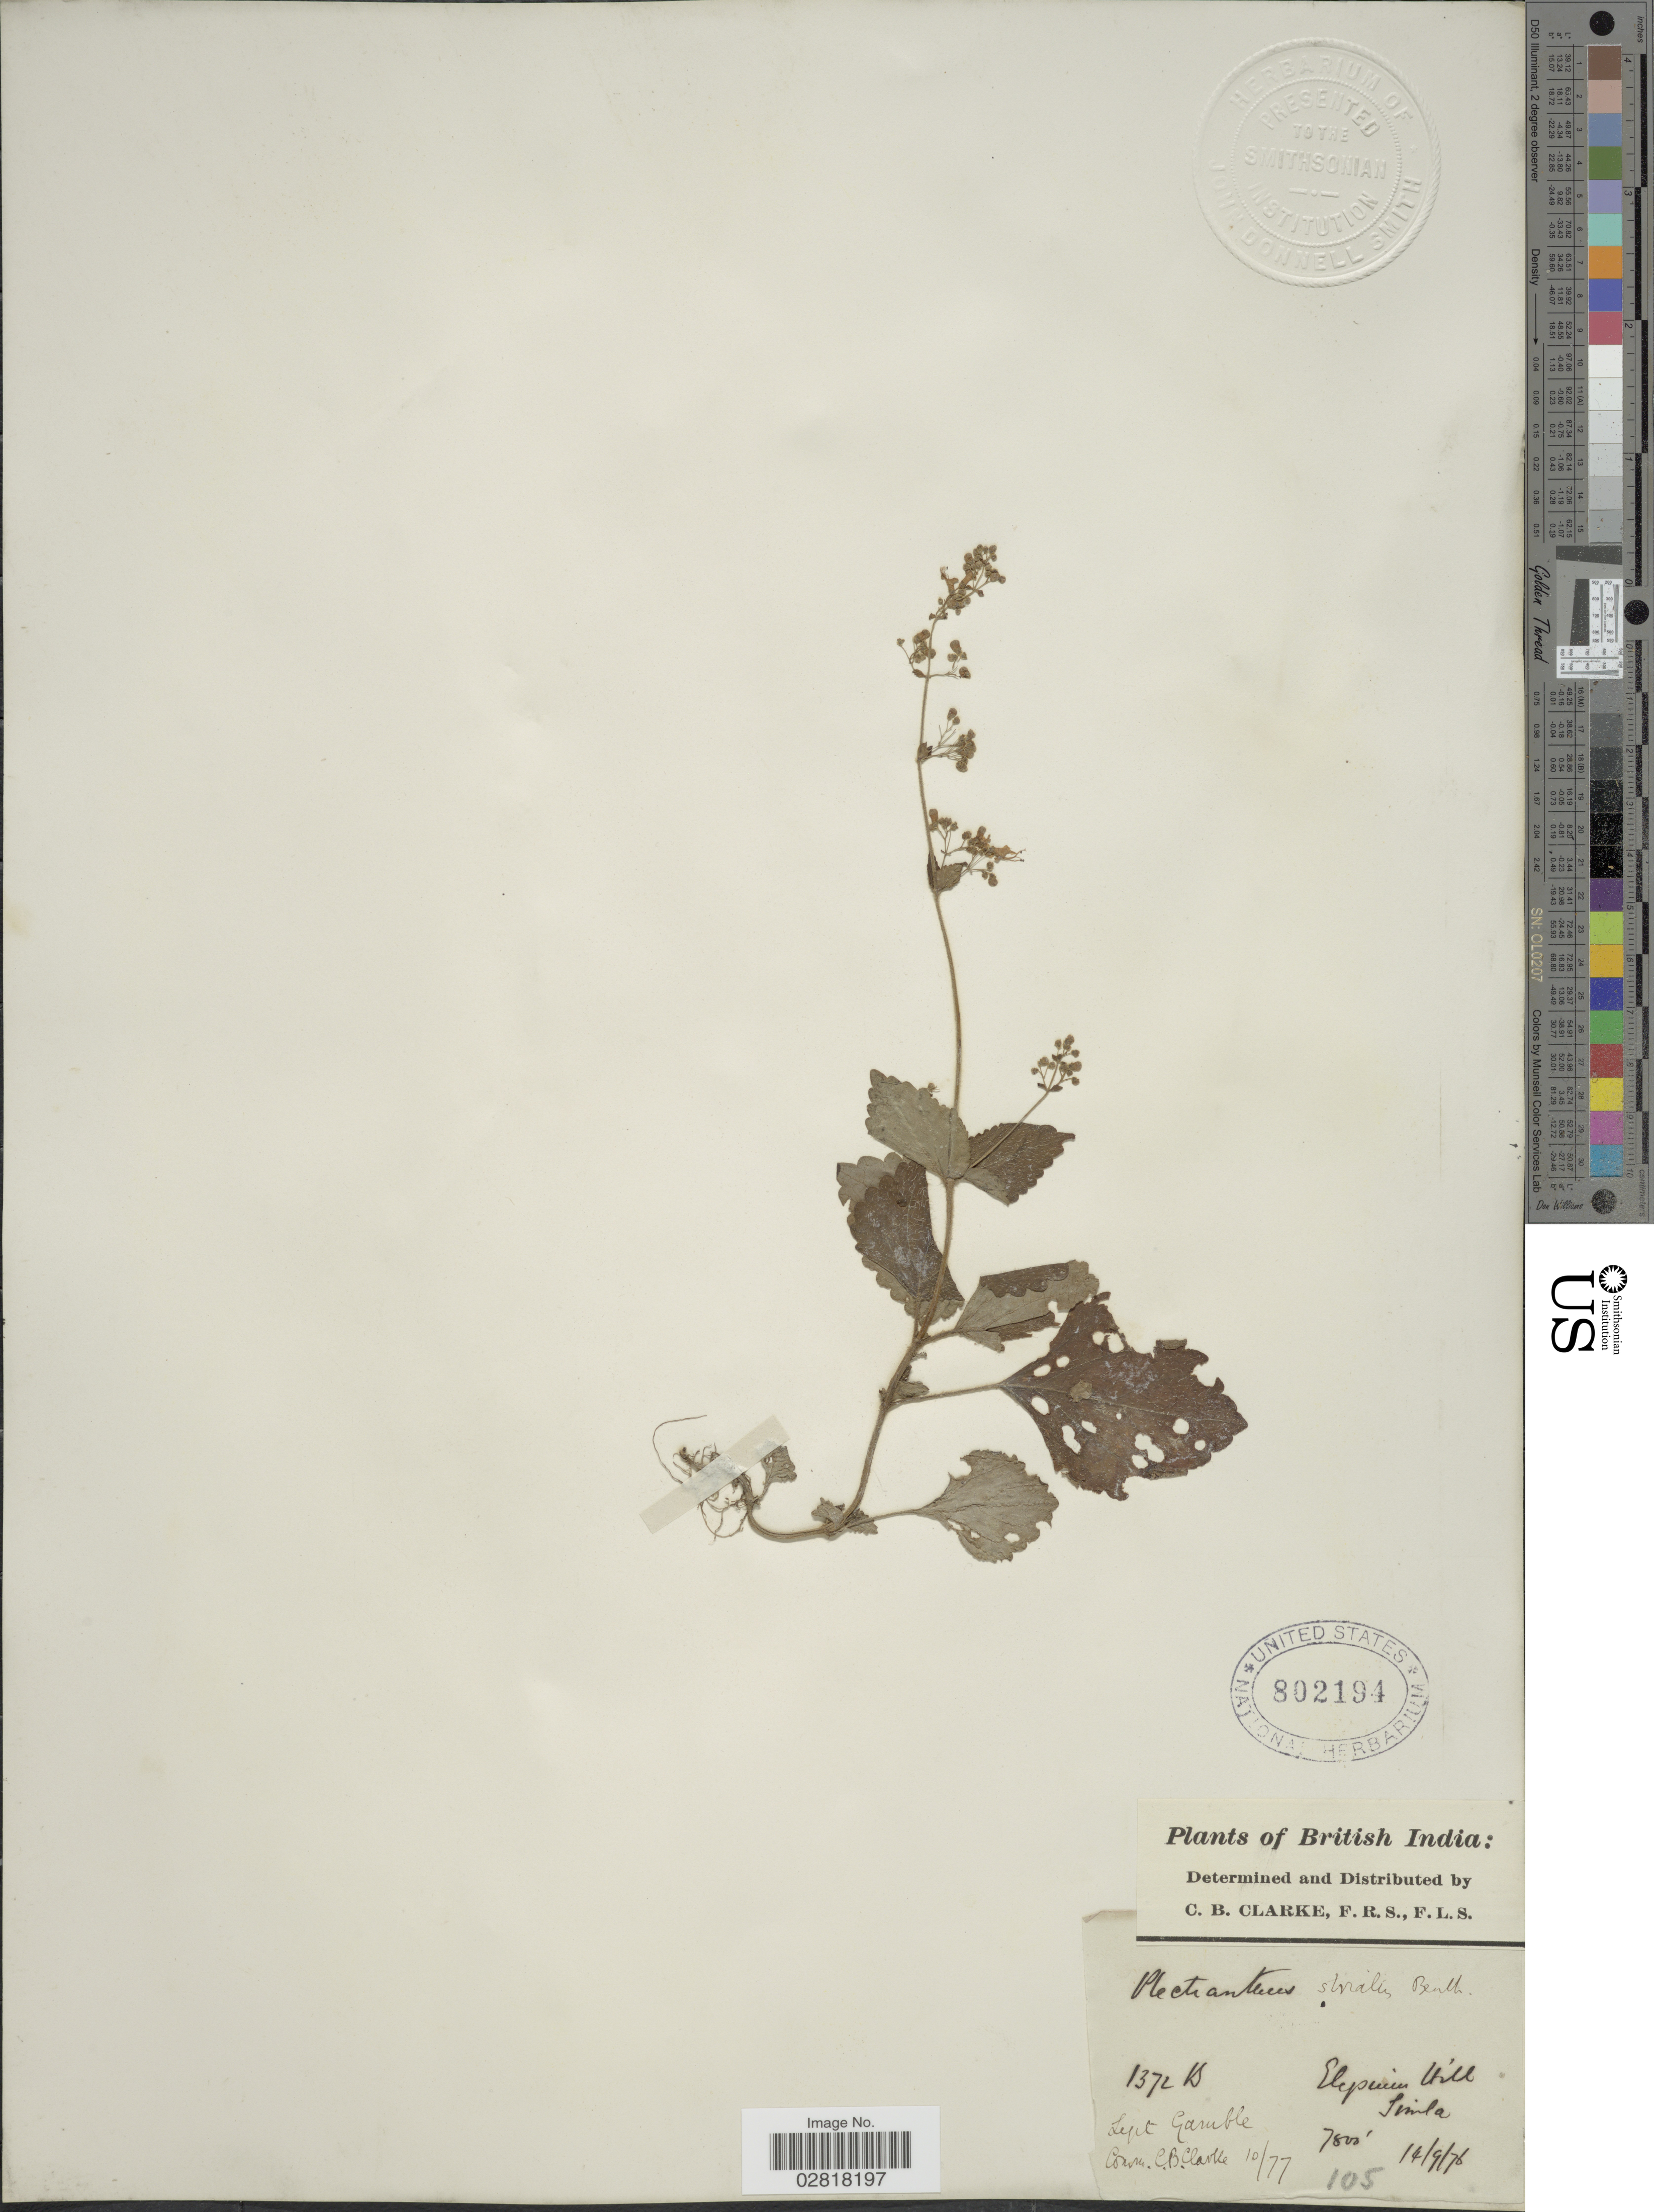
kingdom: Plantae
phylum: Tracheophyta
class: Magnoliopsida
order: Lamiales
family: Lamiaceae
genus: Plectranthus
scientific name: Plectranthus striatus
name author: Benth.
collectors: Gamble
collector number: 1372B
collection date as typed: Transcribed d/m/y: 14/9/76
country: India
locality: British India, Elepinen [interpreted] Hill, Simla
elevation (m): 2377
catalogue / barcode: US 802194